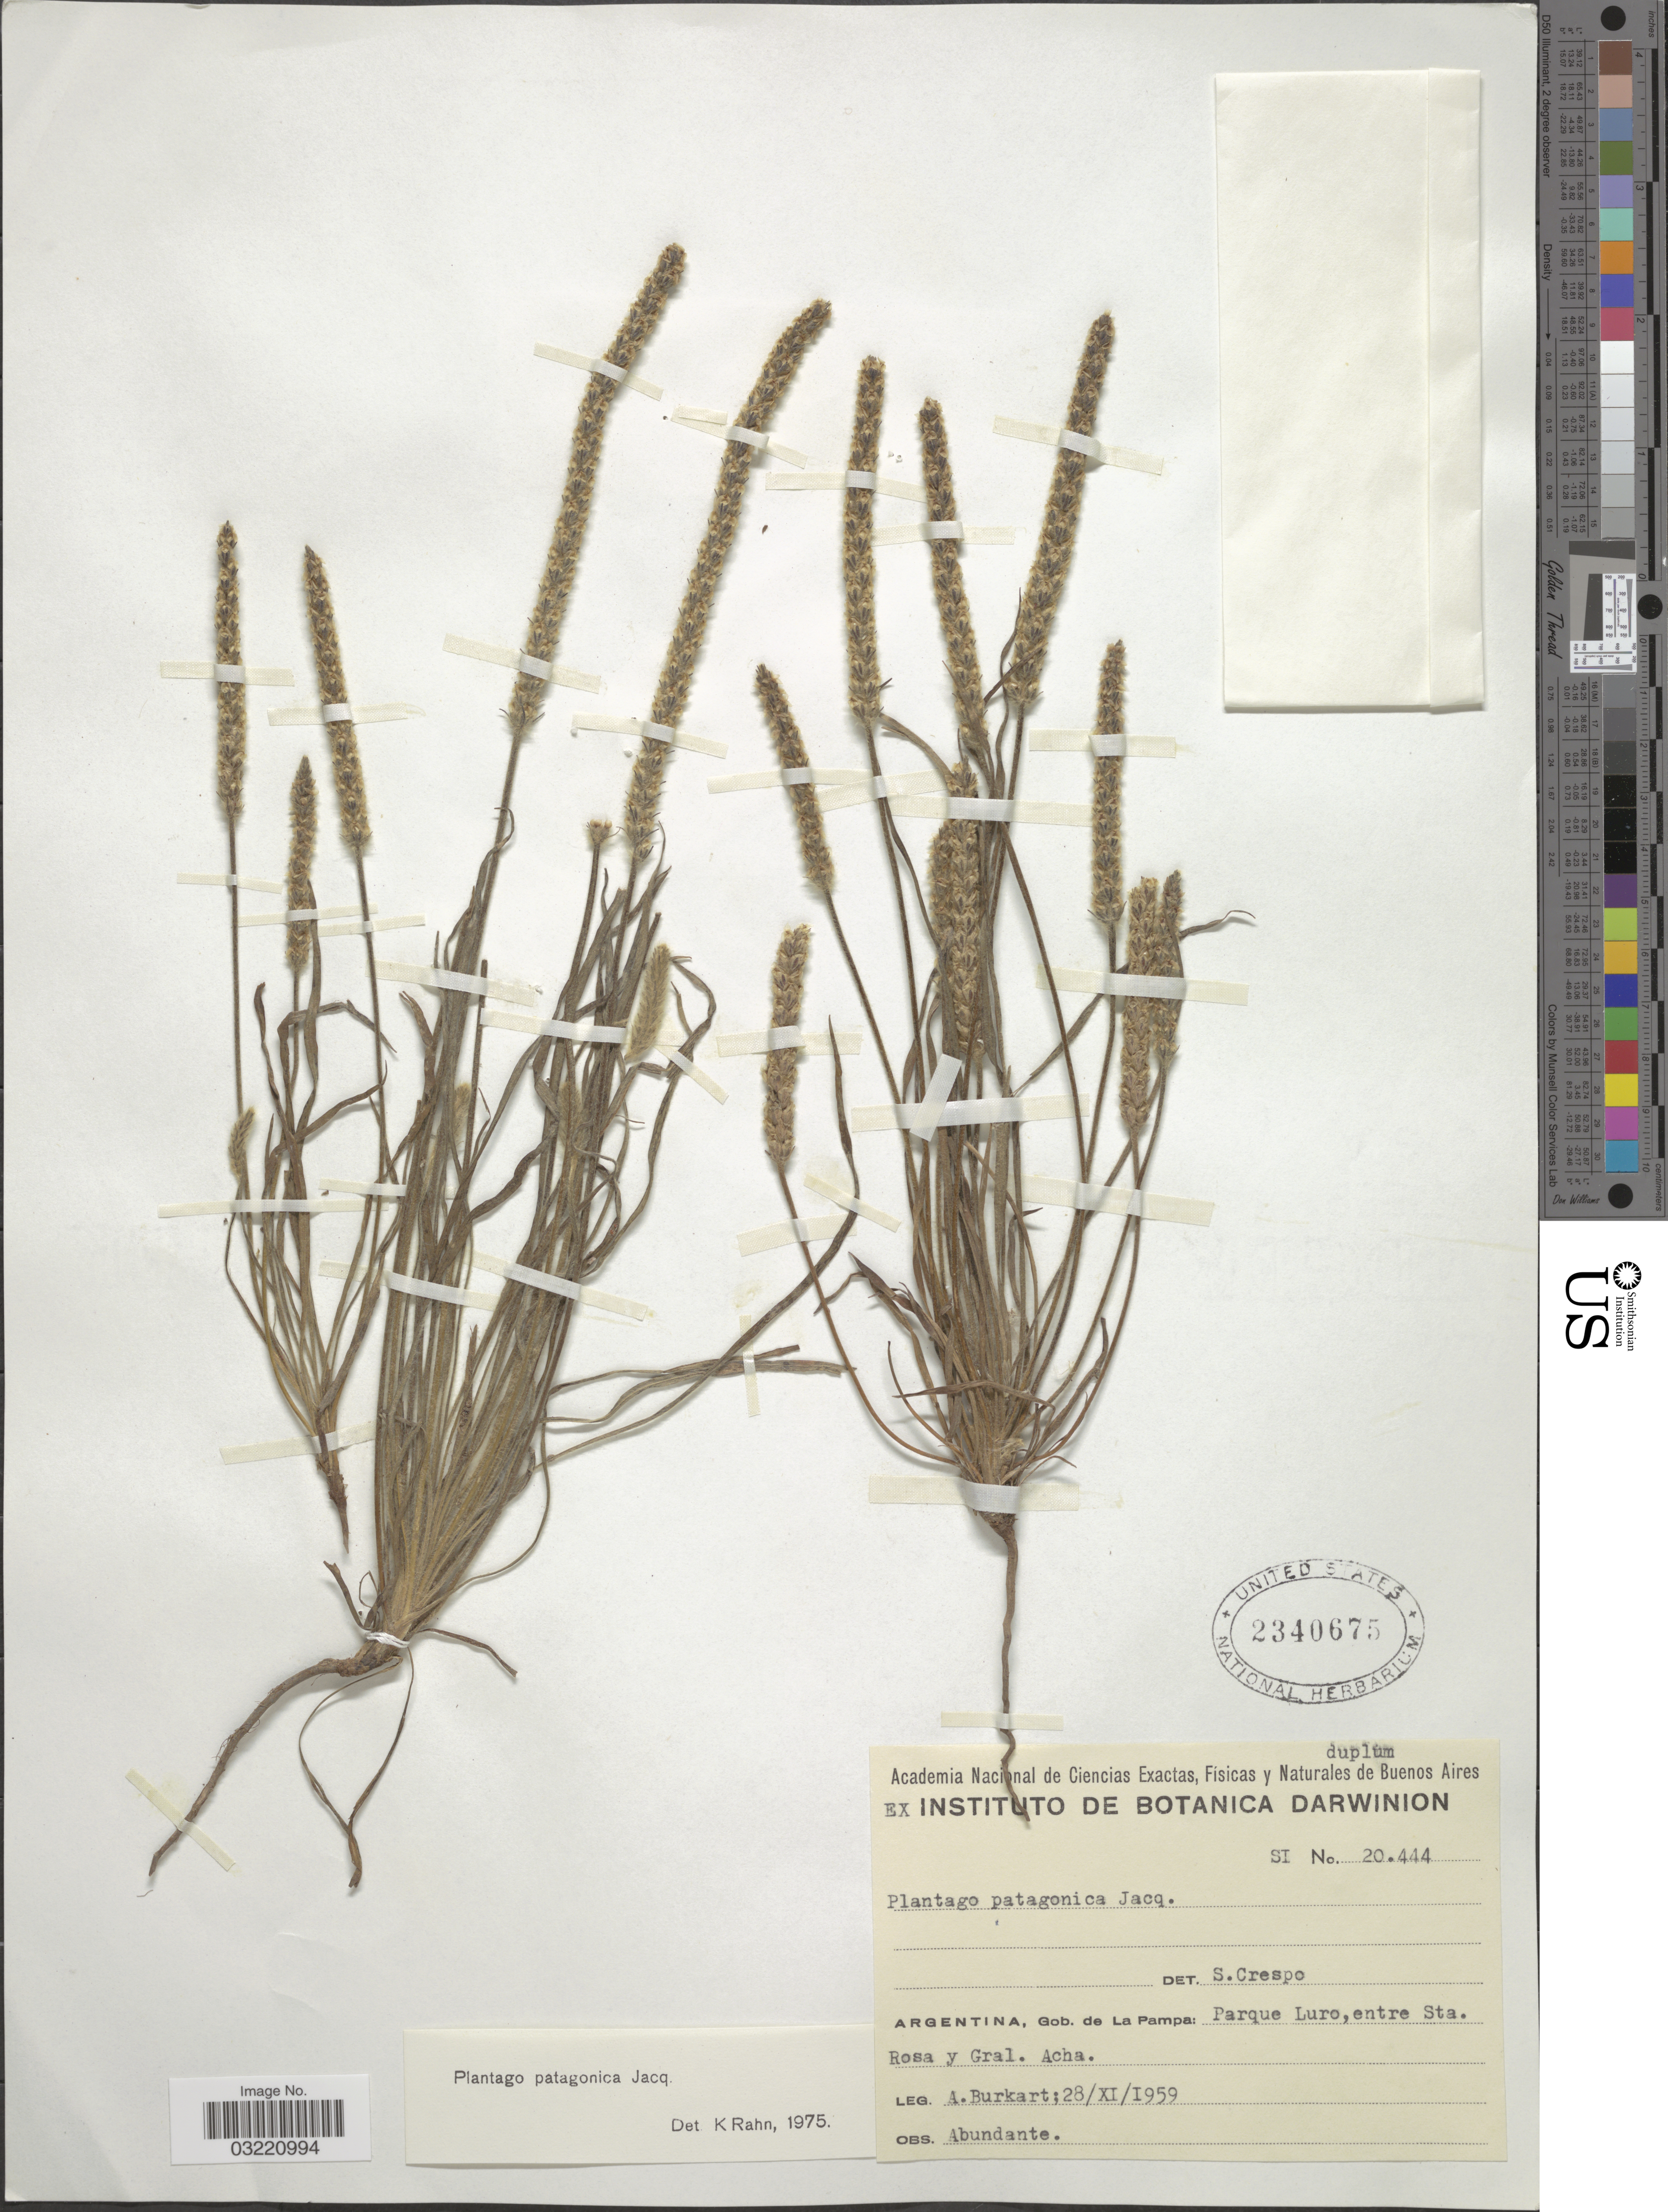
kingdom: Plantae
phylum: Tracheophyta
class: Magnoliopsida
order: Lamiales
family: Plantaginaceae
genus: Plantago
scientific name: Plantago patagonica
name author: Jacq.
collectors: A. E. Burkart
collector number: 20444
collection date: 1959-11-28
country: Argentina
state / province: La Pampa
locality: Gob. de La Pampa: Parque Luro, entre Sta. Rosa y Gral. Acha.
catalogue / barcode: US 2340675